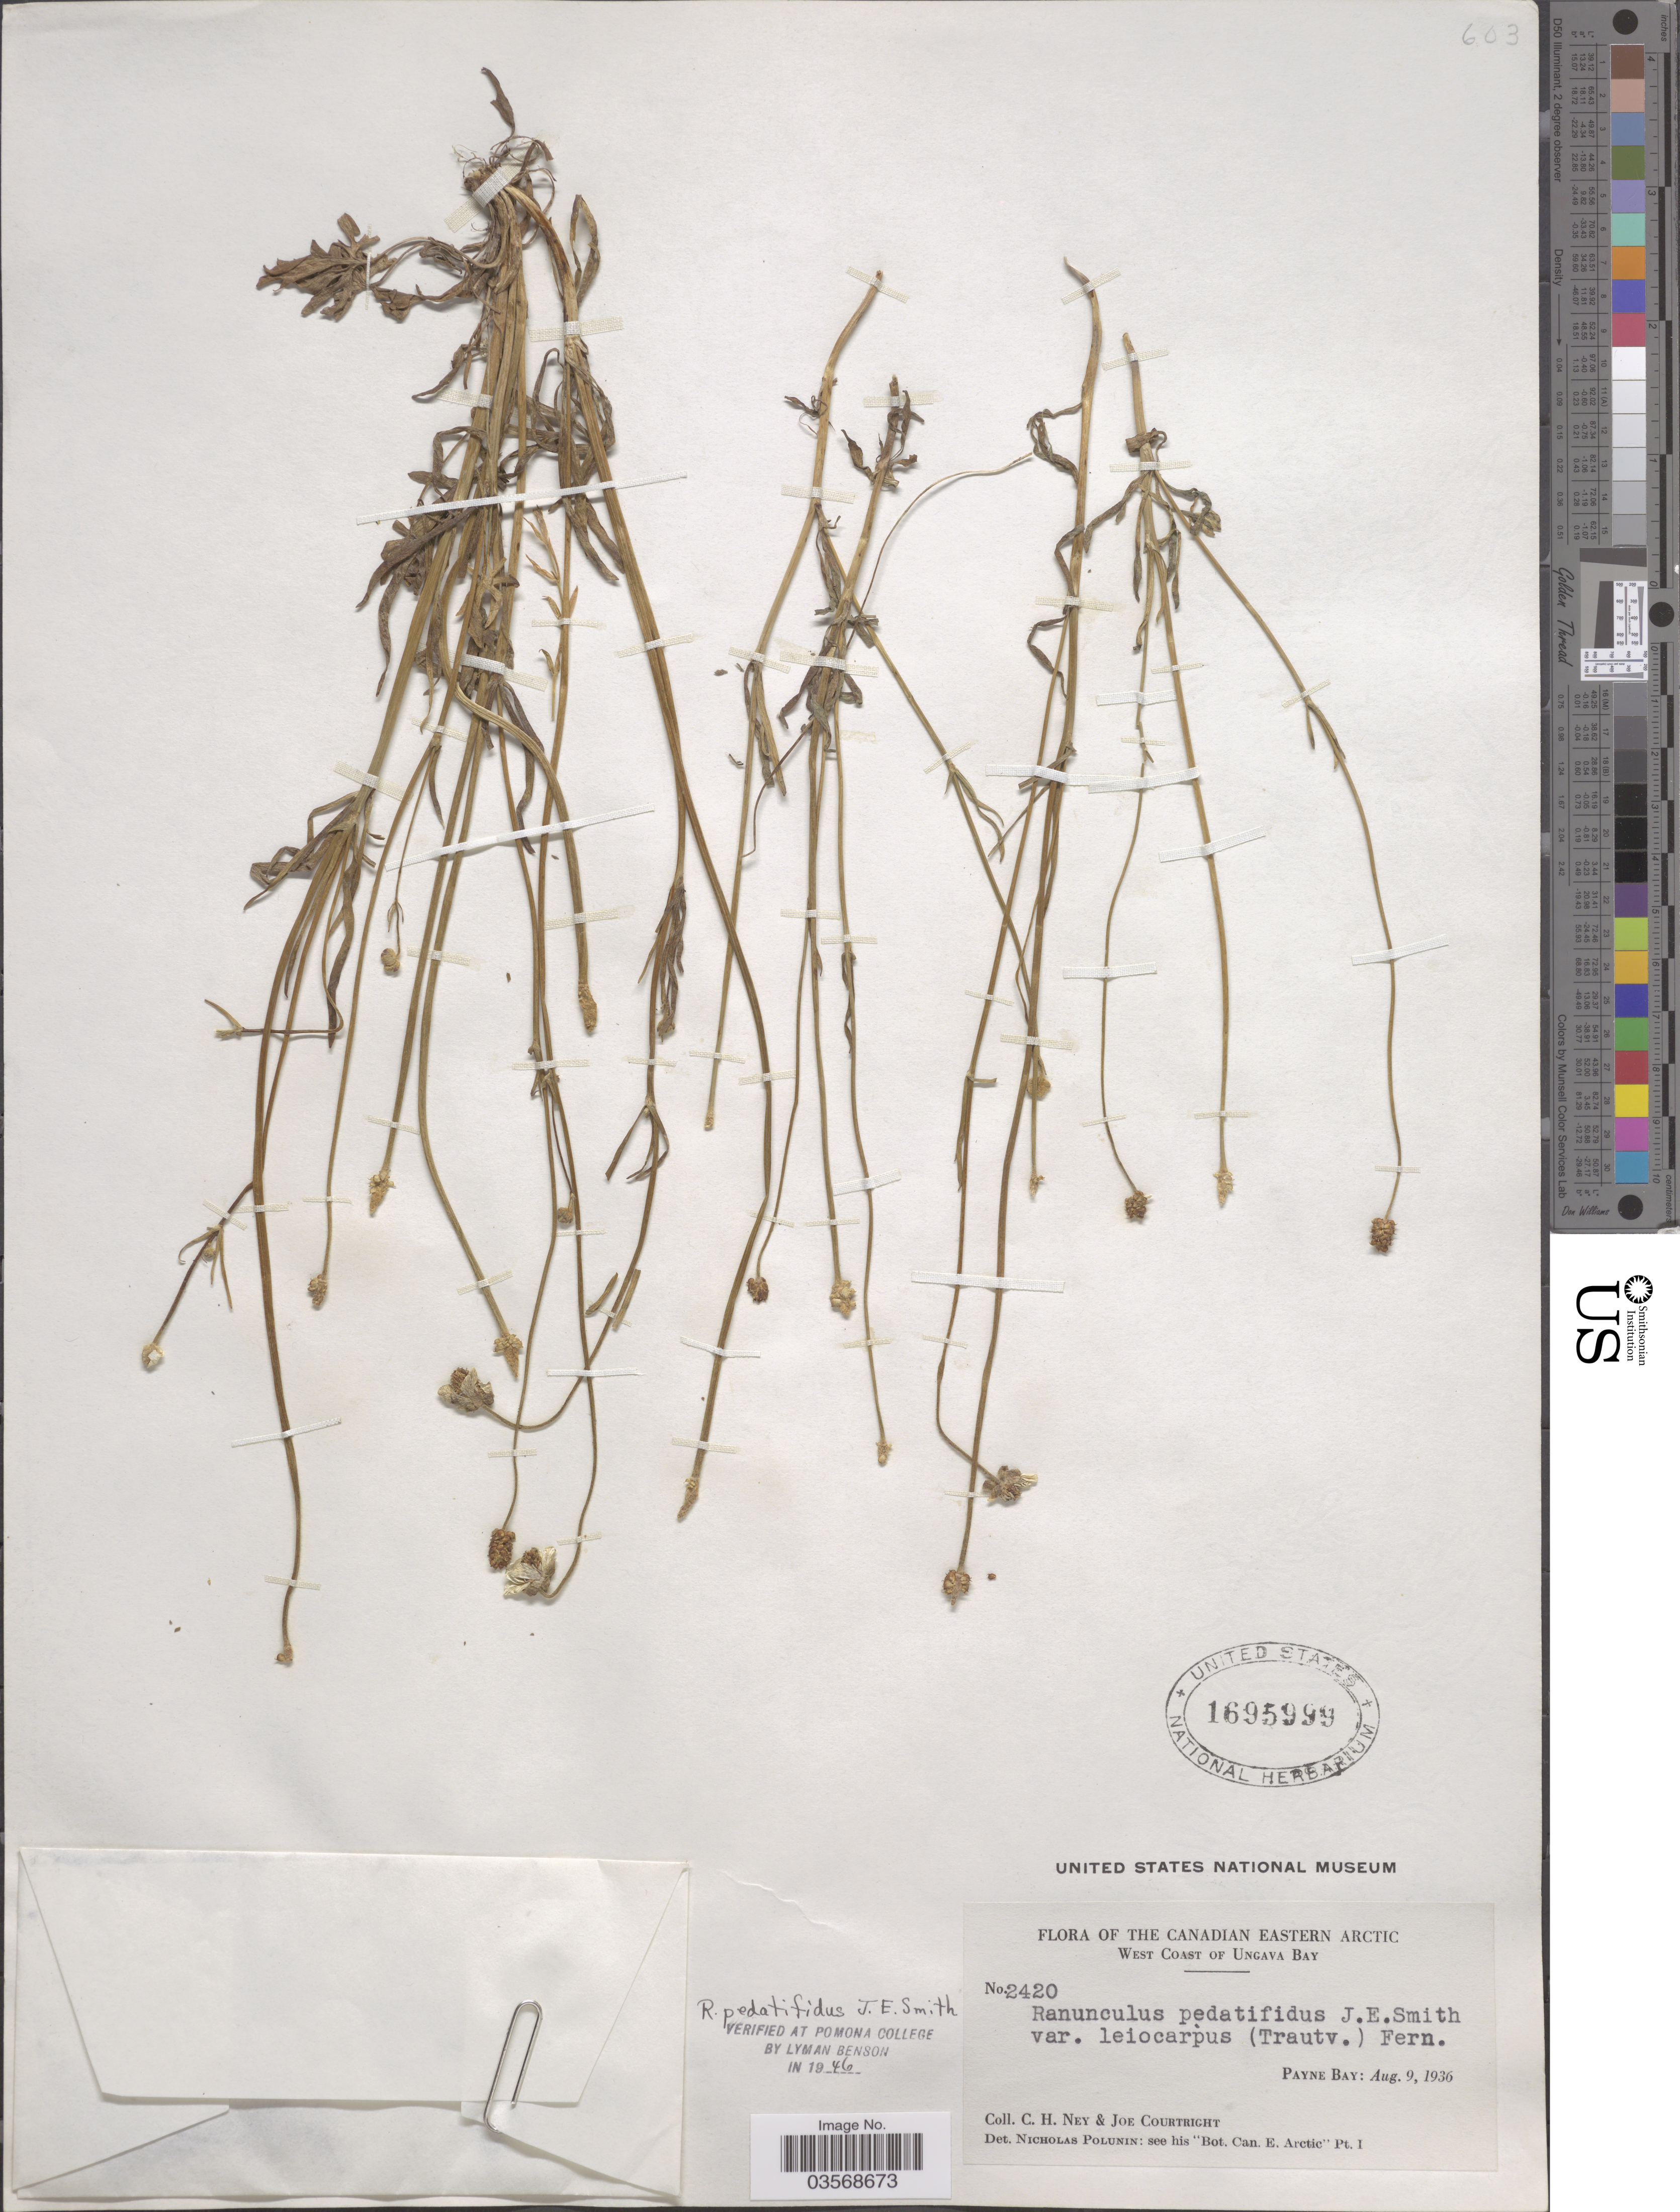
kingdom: Plantae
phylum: Tracheophyta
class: Magnoliopsida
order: Ranunculales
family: Ranunculaceae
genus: Ranunculus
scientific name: Ranunculus pedatifidus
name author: Sm.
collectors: C. Ney & J. Courtright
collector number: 2420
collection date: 1936-08-09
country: Canada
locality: The Canadian Eastern Arctic. West Coast of Ungava Bay. Payne Bay.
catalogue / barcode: US 1695999